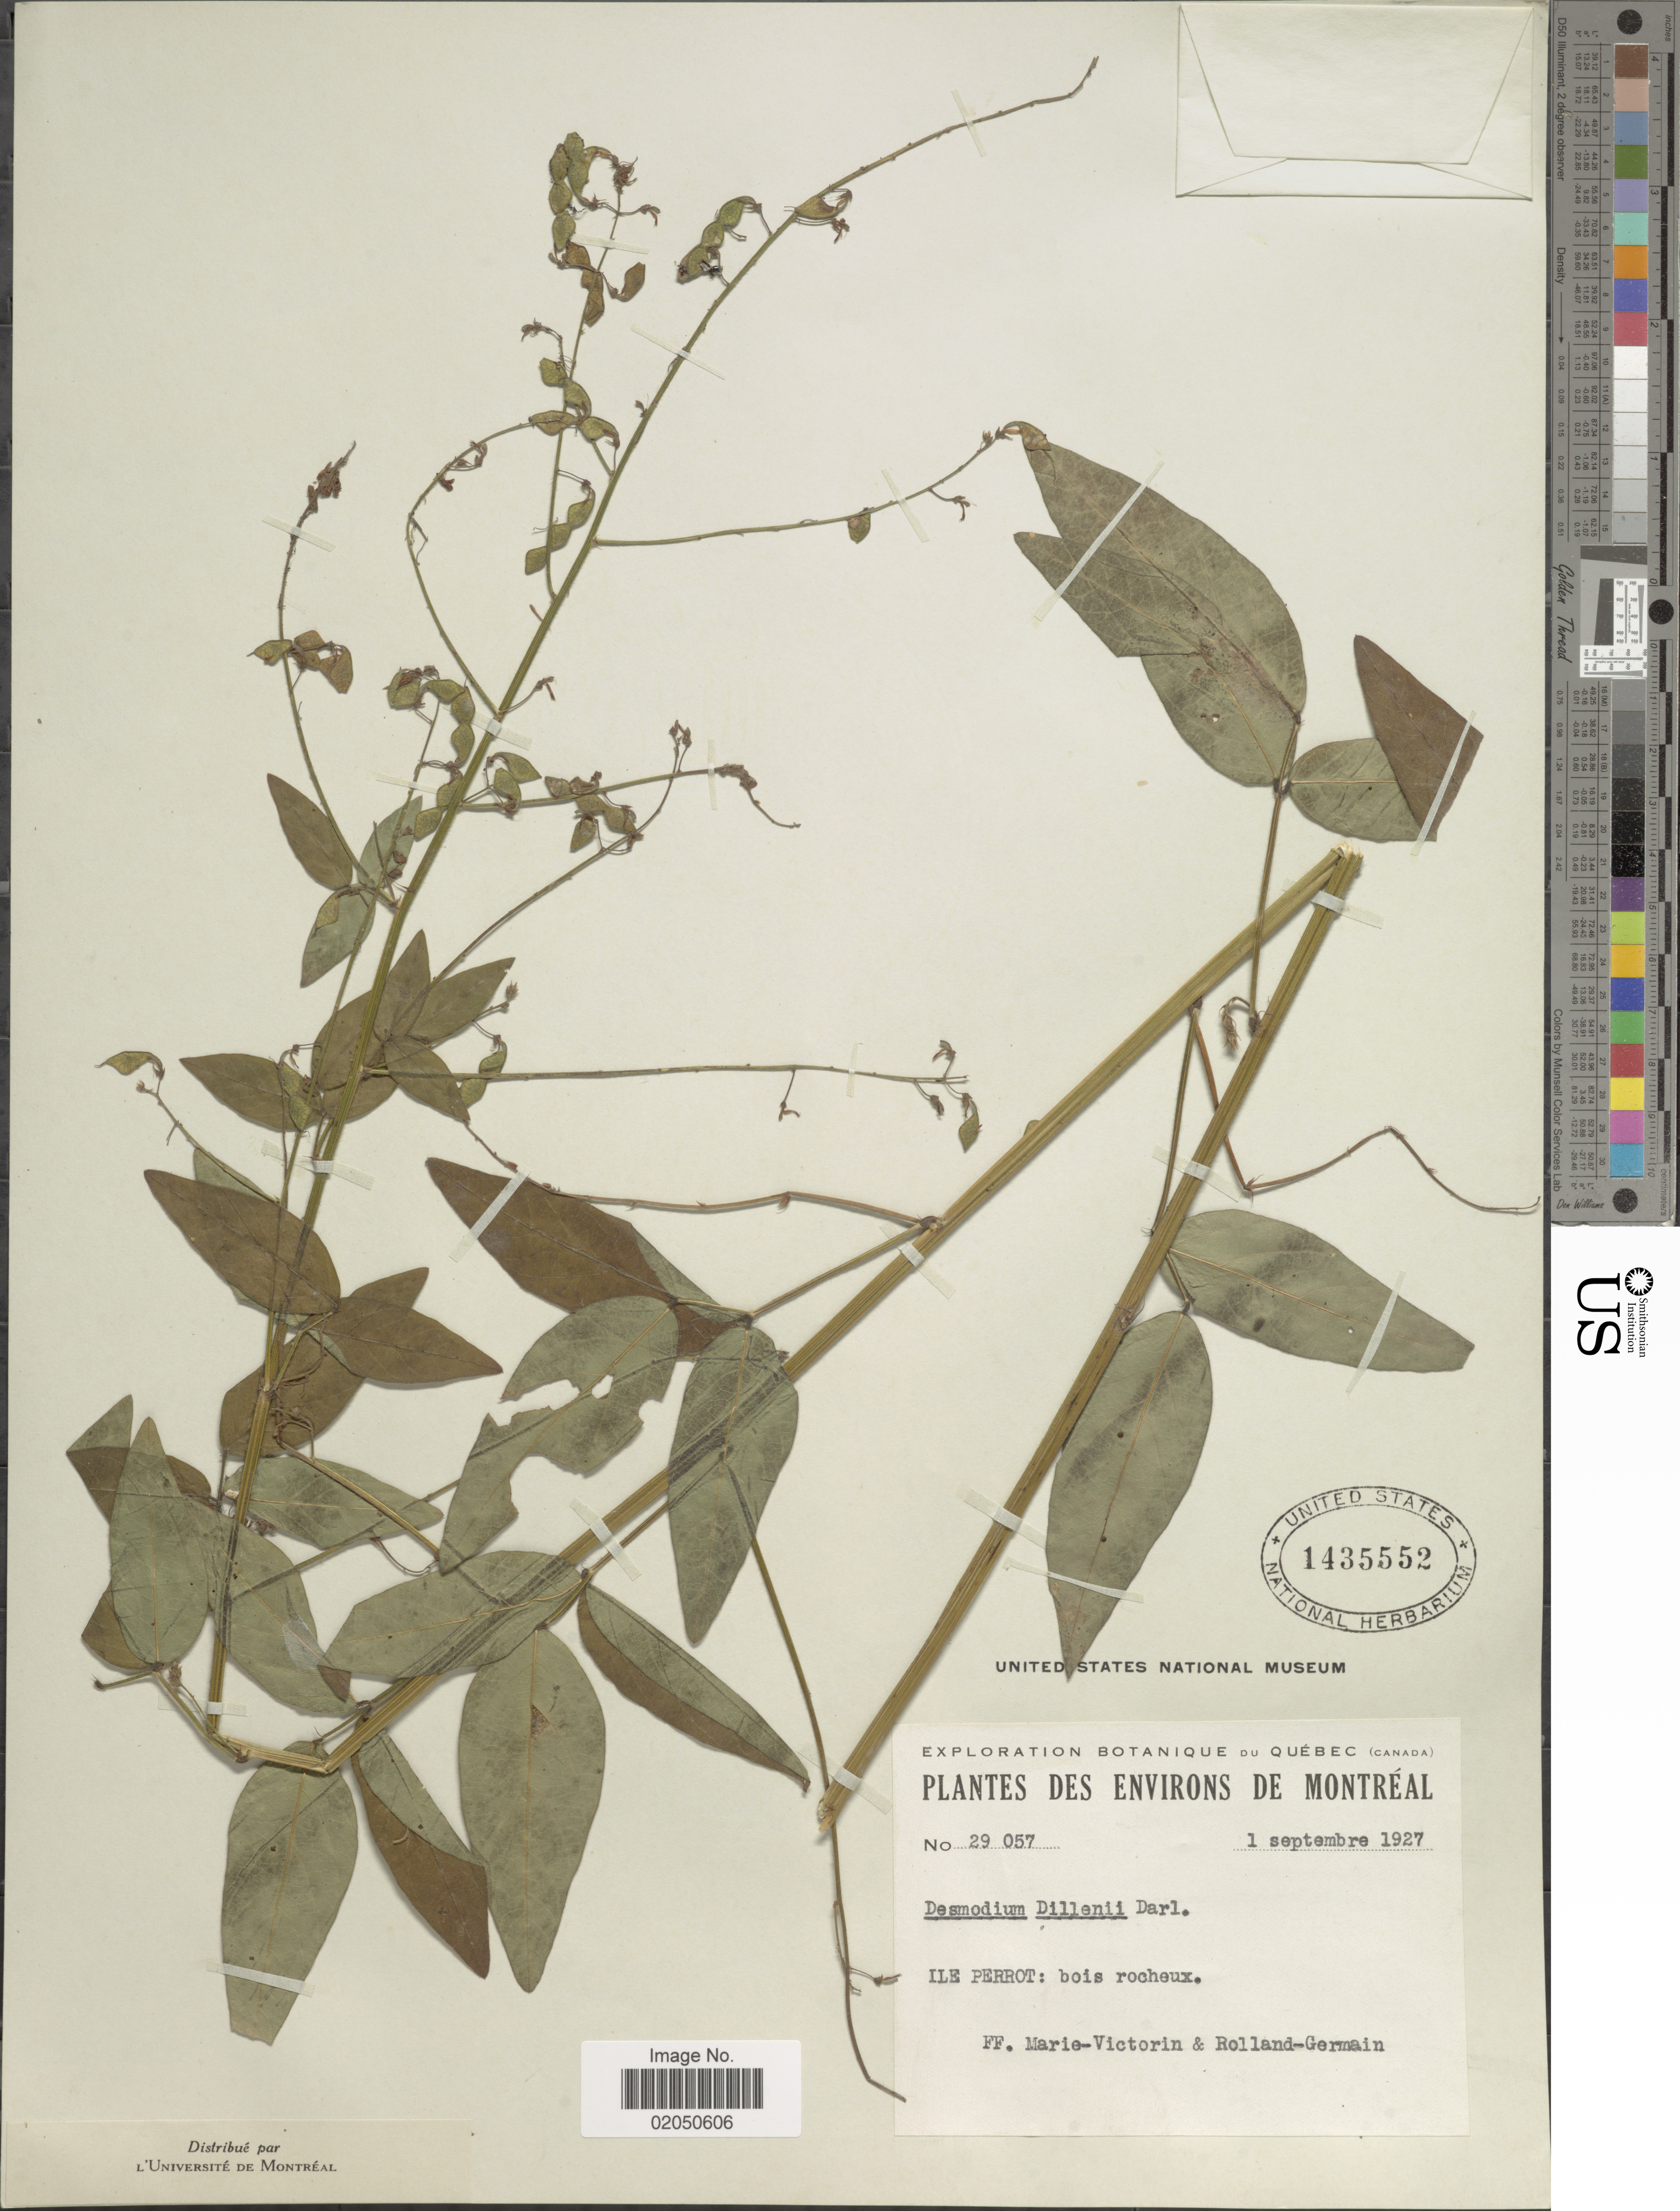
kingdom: Plantae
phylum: Tracheophyta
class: Magnoliopsida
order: Fabales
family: Fabaceae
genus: Desmodium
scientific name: Desmodium perplexum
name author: B.G. Schub.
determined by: Strong, Mark T., (BOT), Smithsonian Institution - National Museum of Natural History (UNITED STATES)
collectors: F. Marie-Victorin & Rolland-Germain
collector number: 29057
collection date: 1927-09-01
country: Canada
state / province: Quebec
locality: Montreal, Ile Perrot: bois rocheux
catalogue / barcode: US 1435552